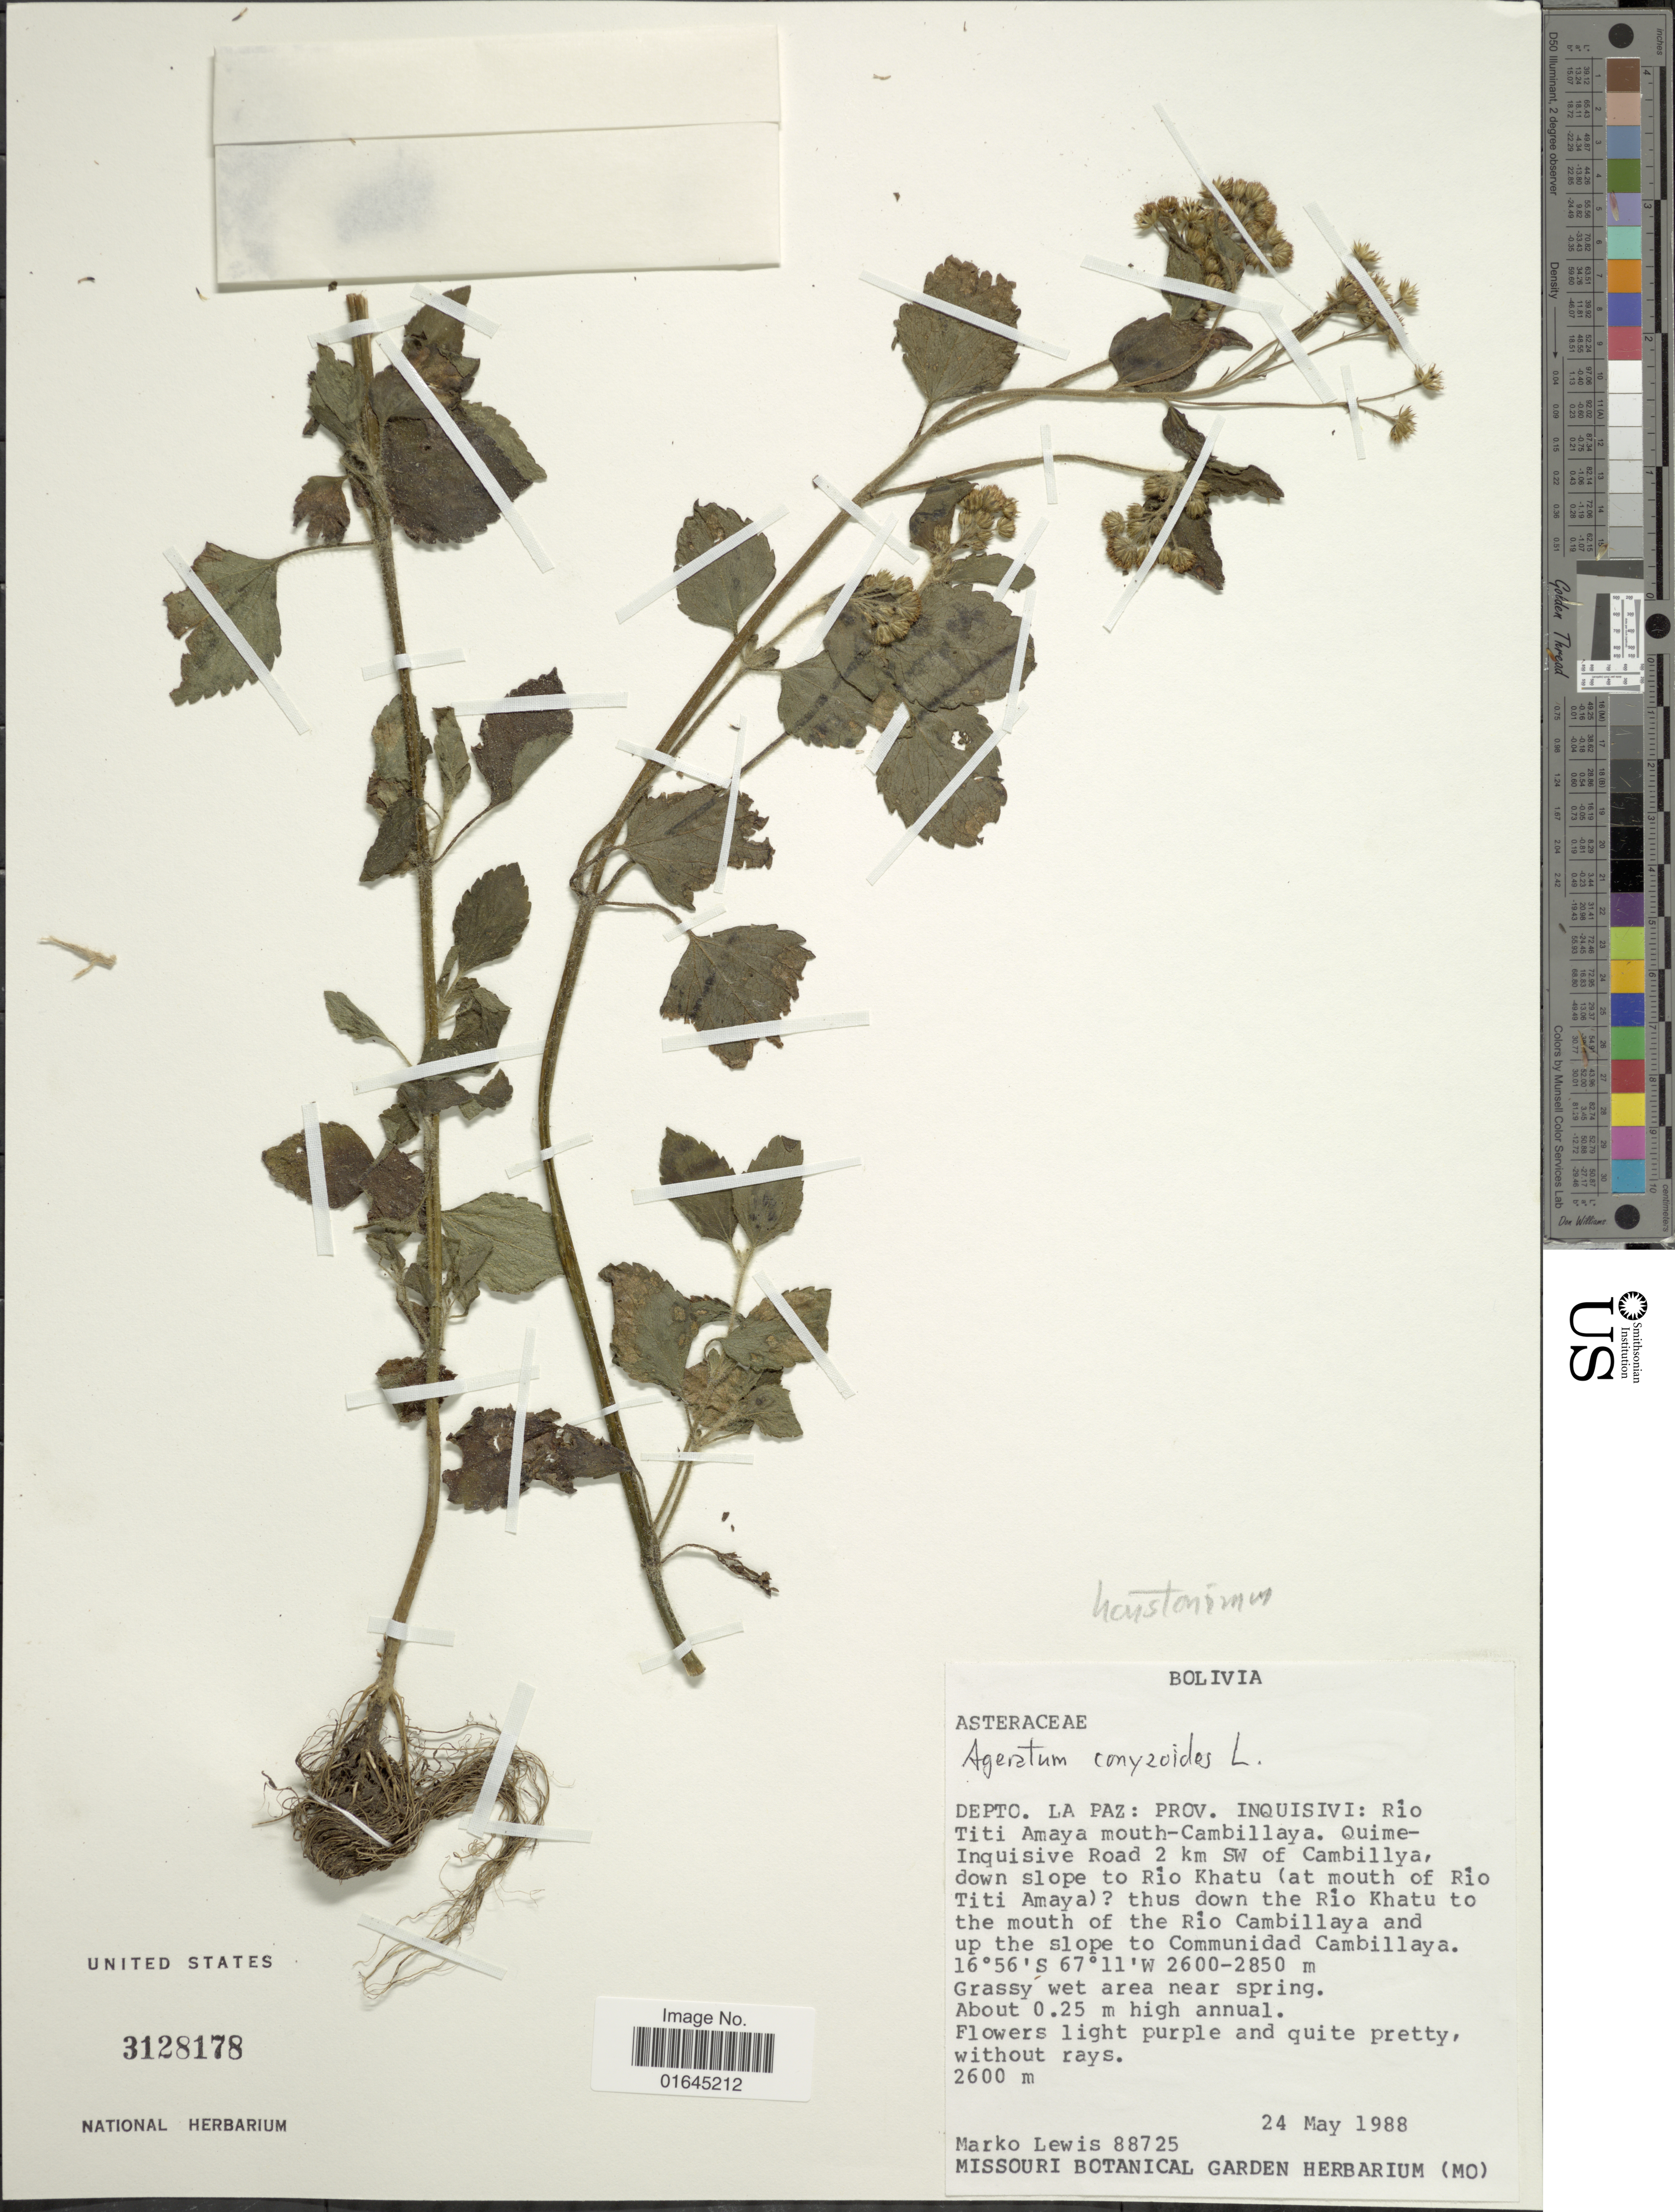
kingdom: Plantae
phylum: Tracheophyta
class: Magnoliopsida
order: Asterales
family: Asteraceae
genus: Ageratum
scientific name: Ageratum houstonianum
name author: Mill.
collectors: M. A. Lewis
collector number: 88725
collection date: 1988-05-24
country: Bolivia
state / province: La Paz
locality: Prov. Inquisivi: Río Titi Amaya mouth-Cambillaya. Quime-Inquisive Road 2 km SW of Cambillya, down slope to Río Khatu (at mouth of Río Titi Amaya) [unsure placement] thus down the Río Khatu to the mouth of the Río Cambillaya and up the slope to Communidad Cambillaya.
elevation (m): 2600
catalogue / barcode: US 3128178